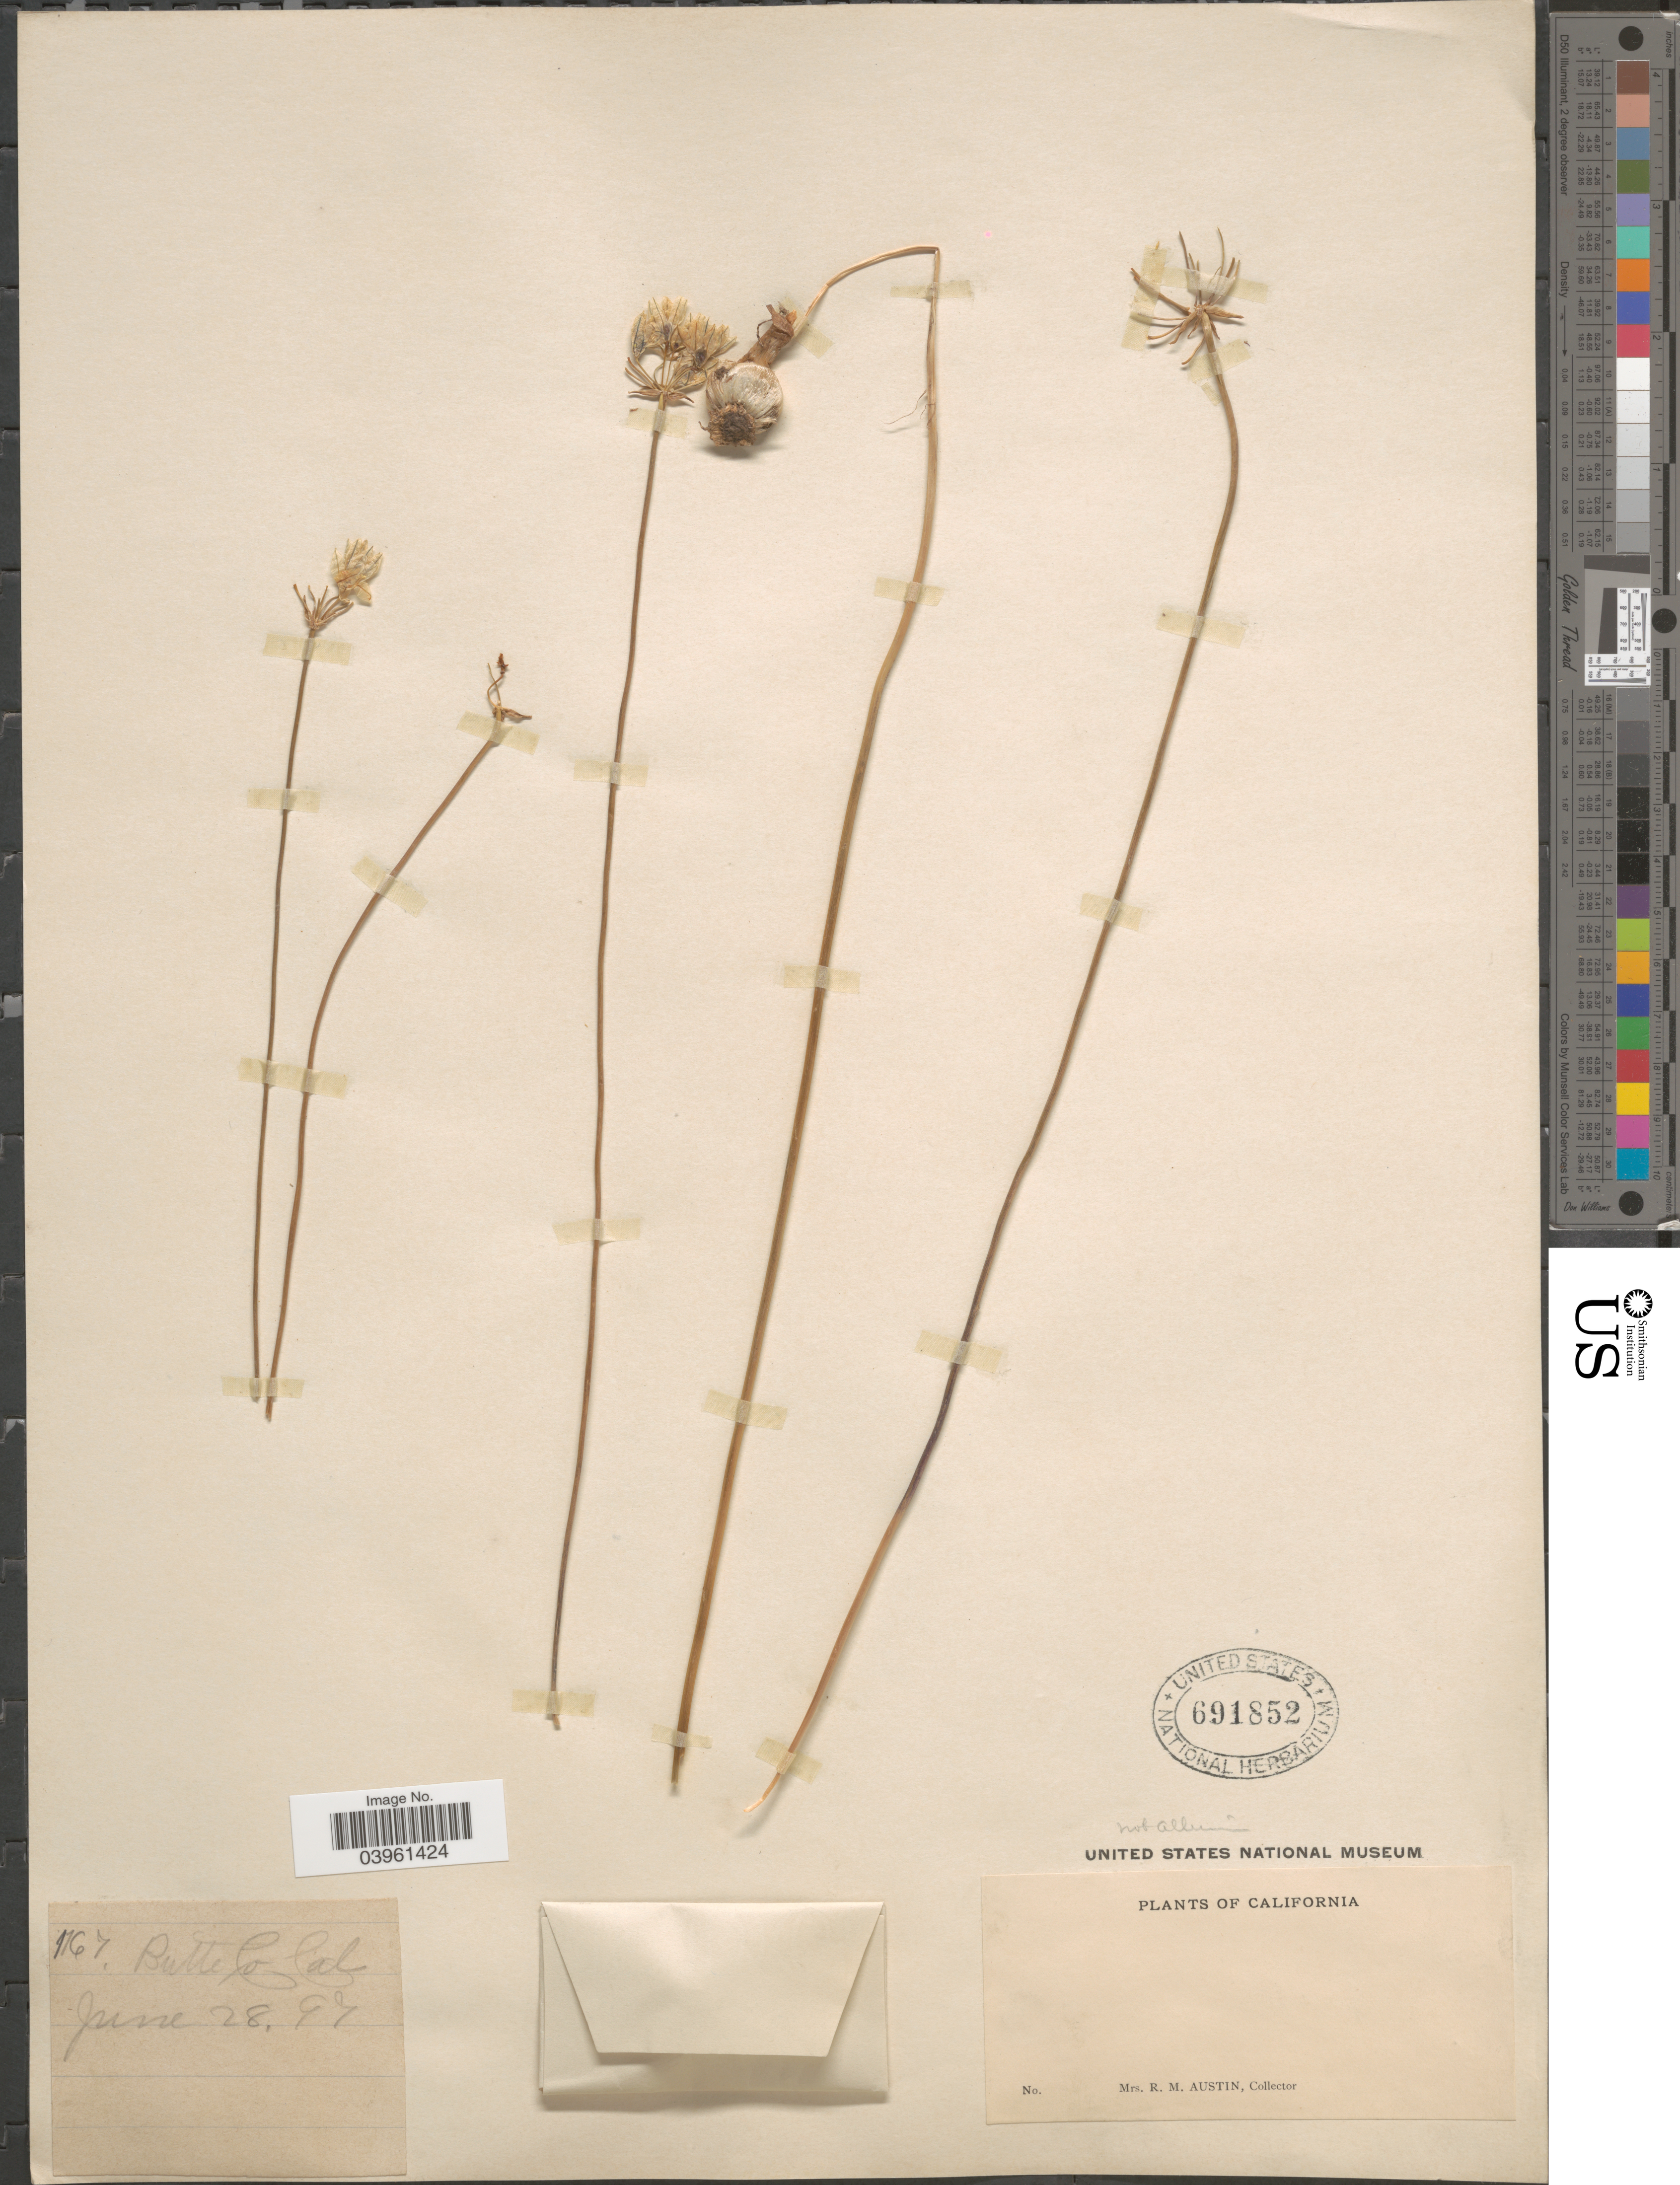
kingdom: Plantae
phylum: Tracheophyta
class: Liliopsida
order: Asparagales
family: Asparagaceae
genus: Triteleia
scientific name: Triteleia hyacinthina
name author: (Lindl.) Greene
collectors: R. Austin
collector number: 1167*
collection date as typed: Transcribed d/m/y: 28/6/97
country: United States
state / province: California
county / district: Butte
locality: Butte Co.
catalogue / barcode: US 691852